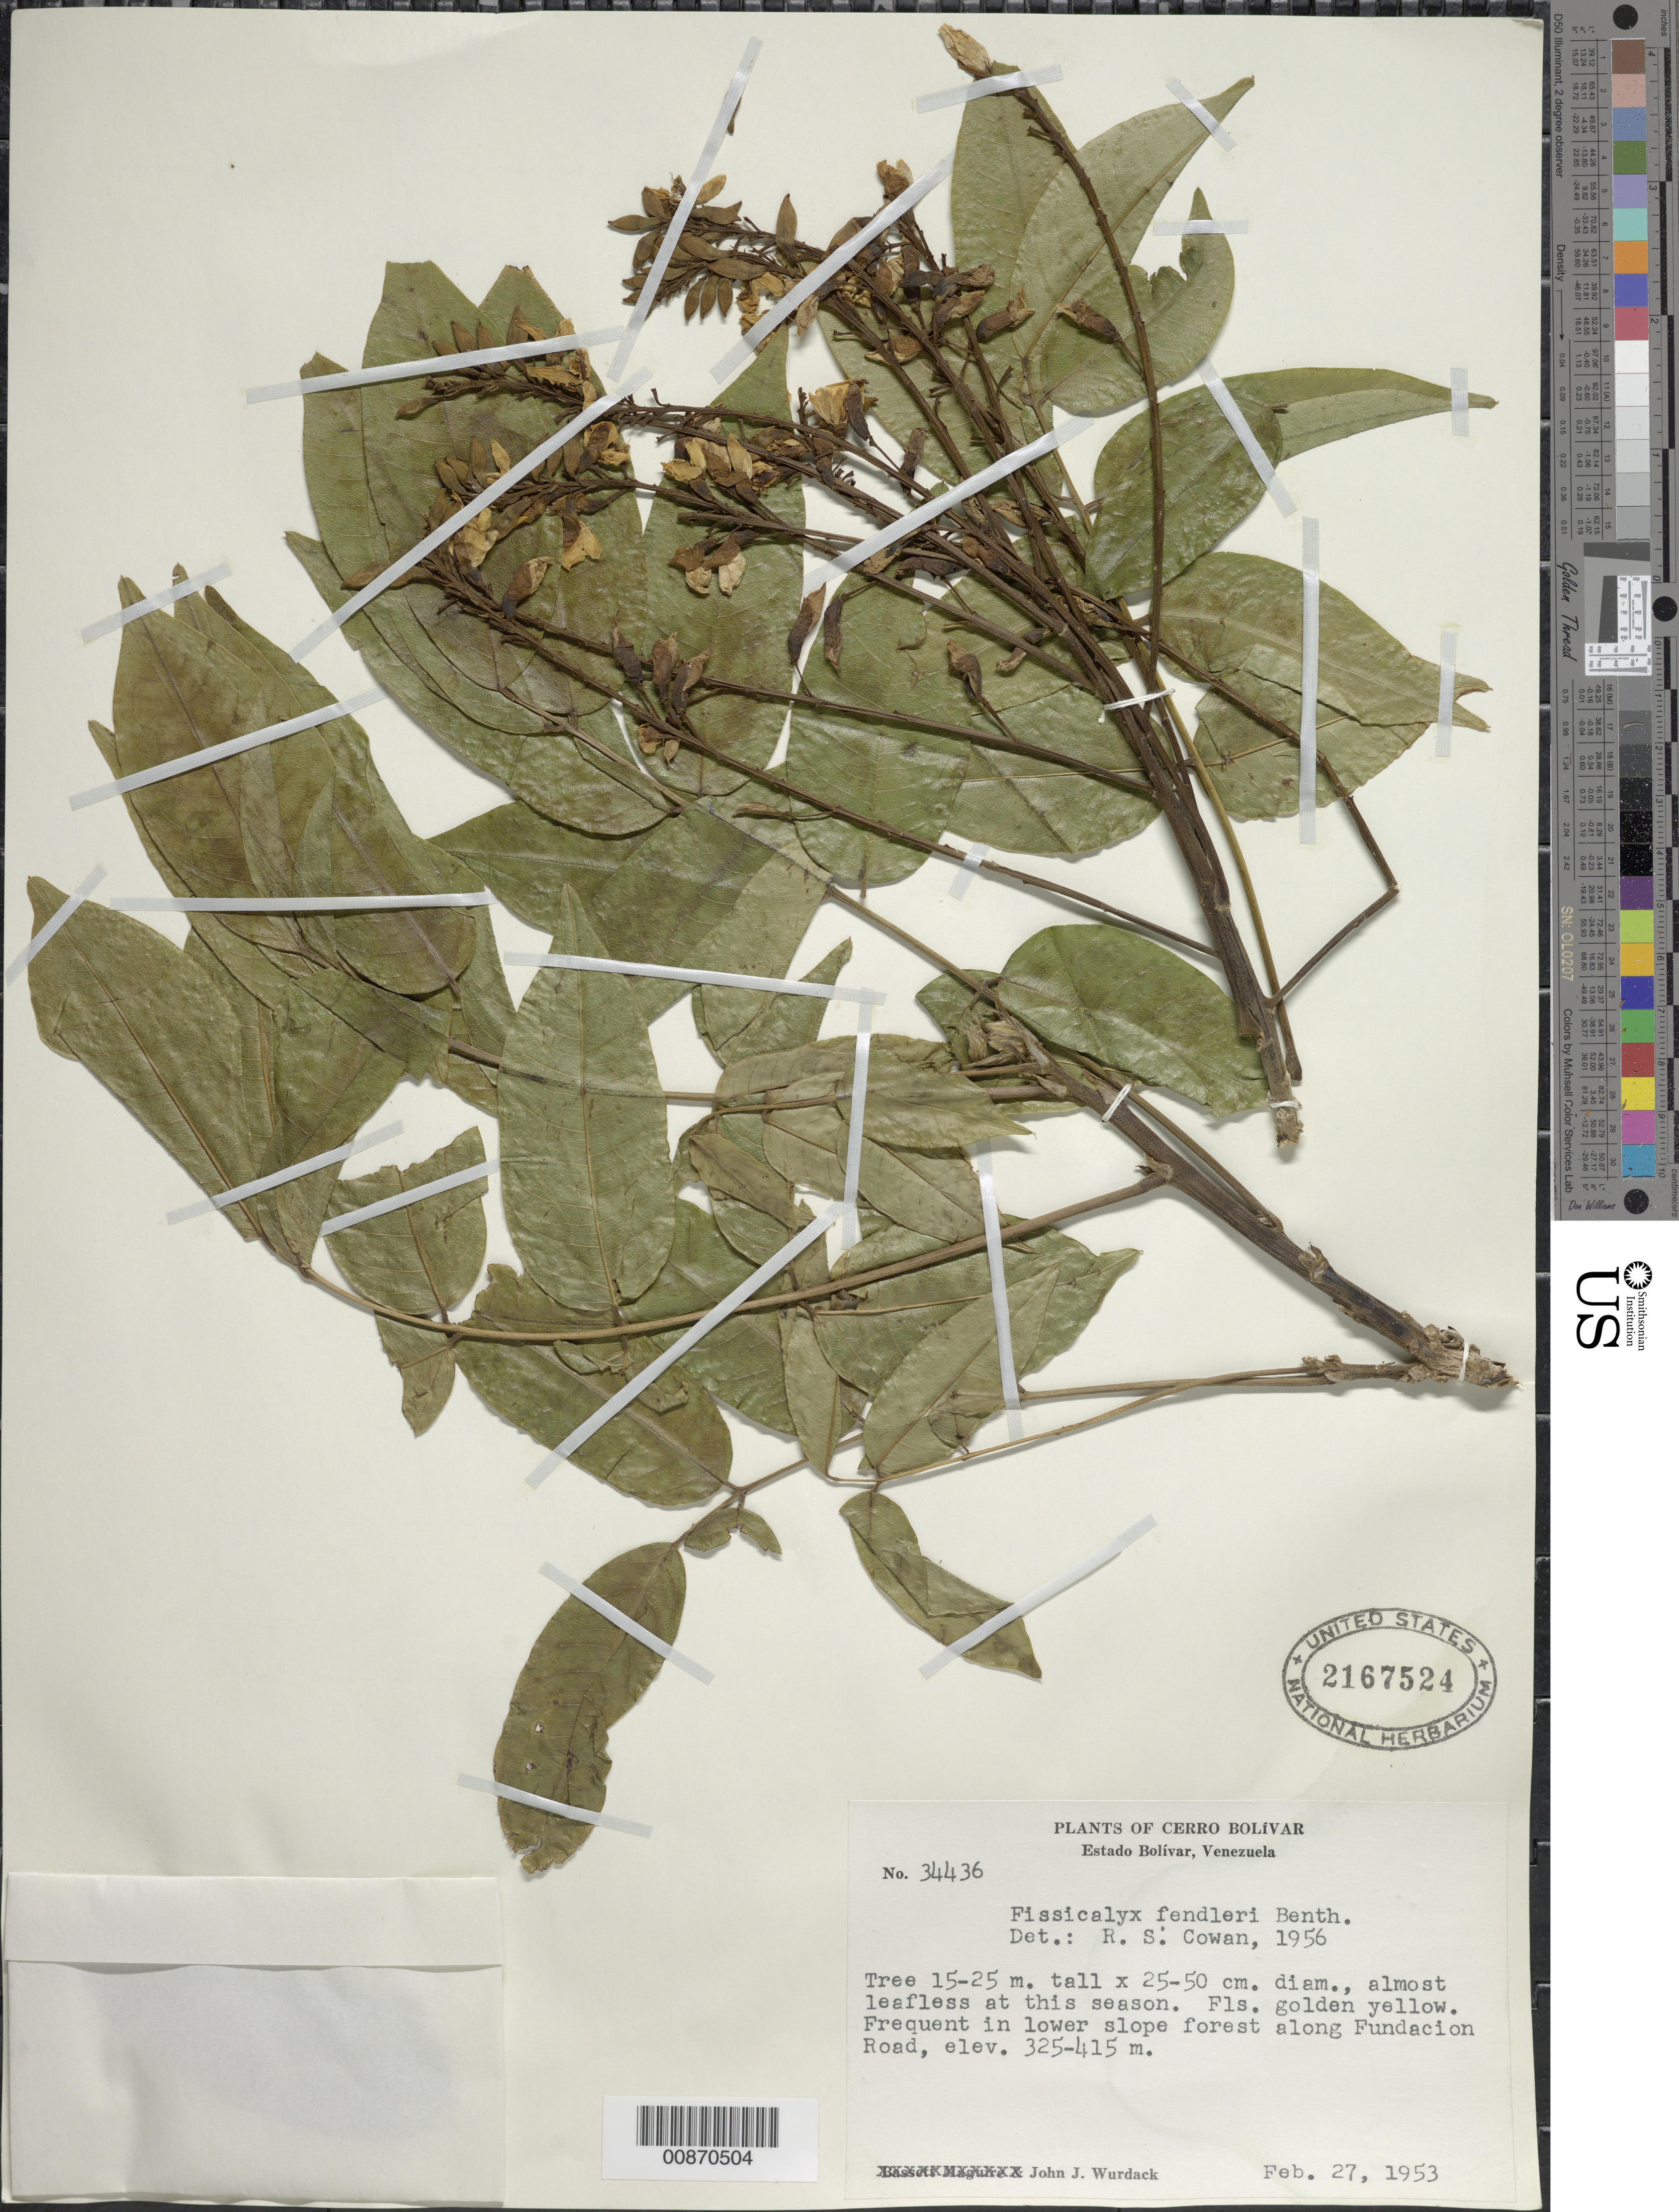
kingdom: Plantae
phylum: Tracheophyta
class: Magnoliopsida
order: Fabales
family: Fabaceae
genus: Fissicalyx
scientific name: Fissicalyx fendleri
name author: Benth.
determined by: Cowan, R. S.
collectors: J. J. Wurdack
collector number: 34436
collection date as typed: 27-Feb-53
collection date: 1953-02-27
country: Venezuela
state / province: Bolívar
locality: Fundacion Road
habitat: Lower slope forest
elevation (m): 325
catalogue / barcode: US 2167524